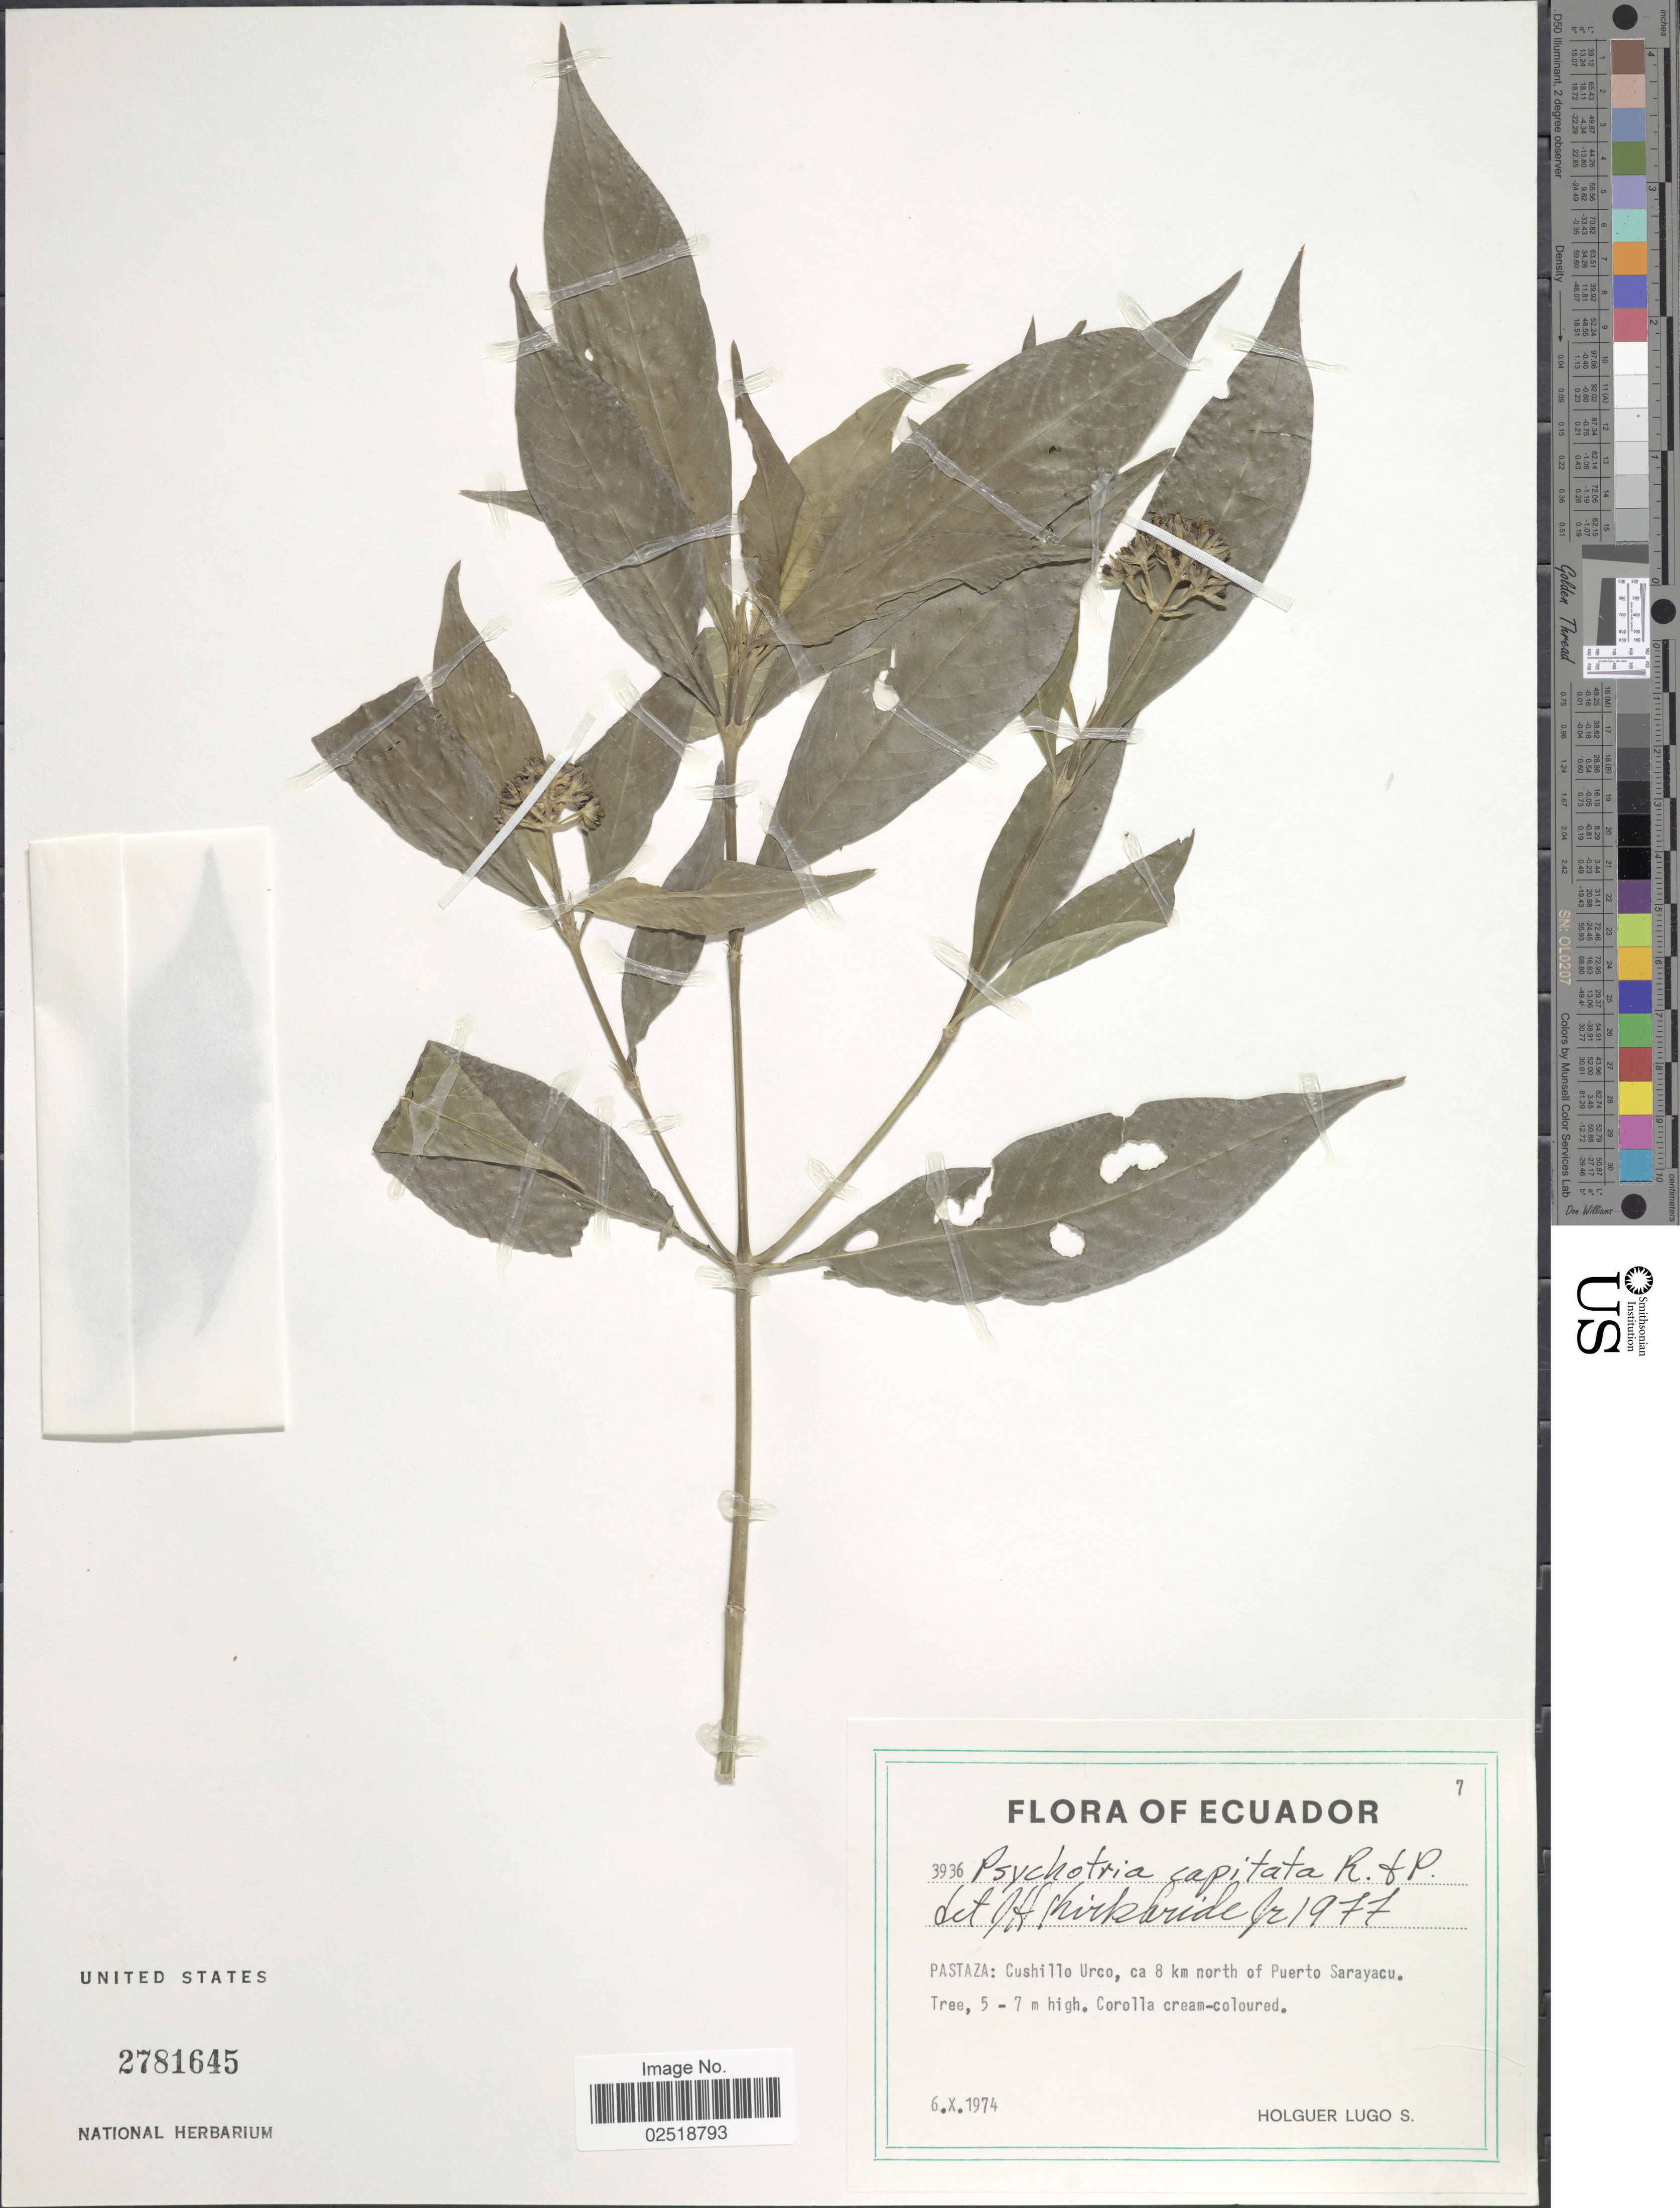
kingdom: Plantae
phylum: Tracheophyta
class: Magnoliopsida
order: Gentianales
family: Rubiaceae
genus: Psychotria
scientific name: Psychotria capitata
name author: Ruiz & Pav.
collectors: H. Lugo S.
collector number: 3936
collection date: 1974-10-06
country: Ecuador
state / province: Pastaza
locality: Cushillo Urco, ca 8 km north of Puerto Sarayacu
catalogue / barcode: US 2781645